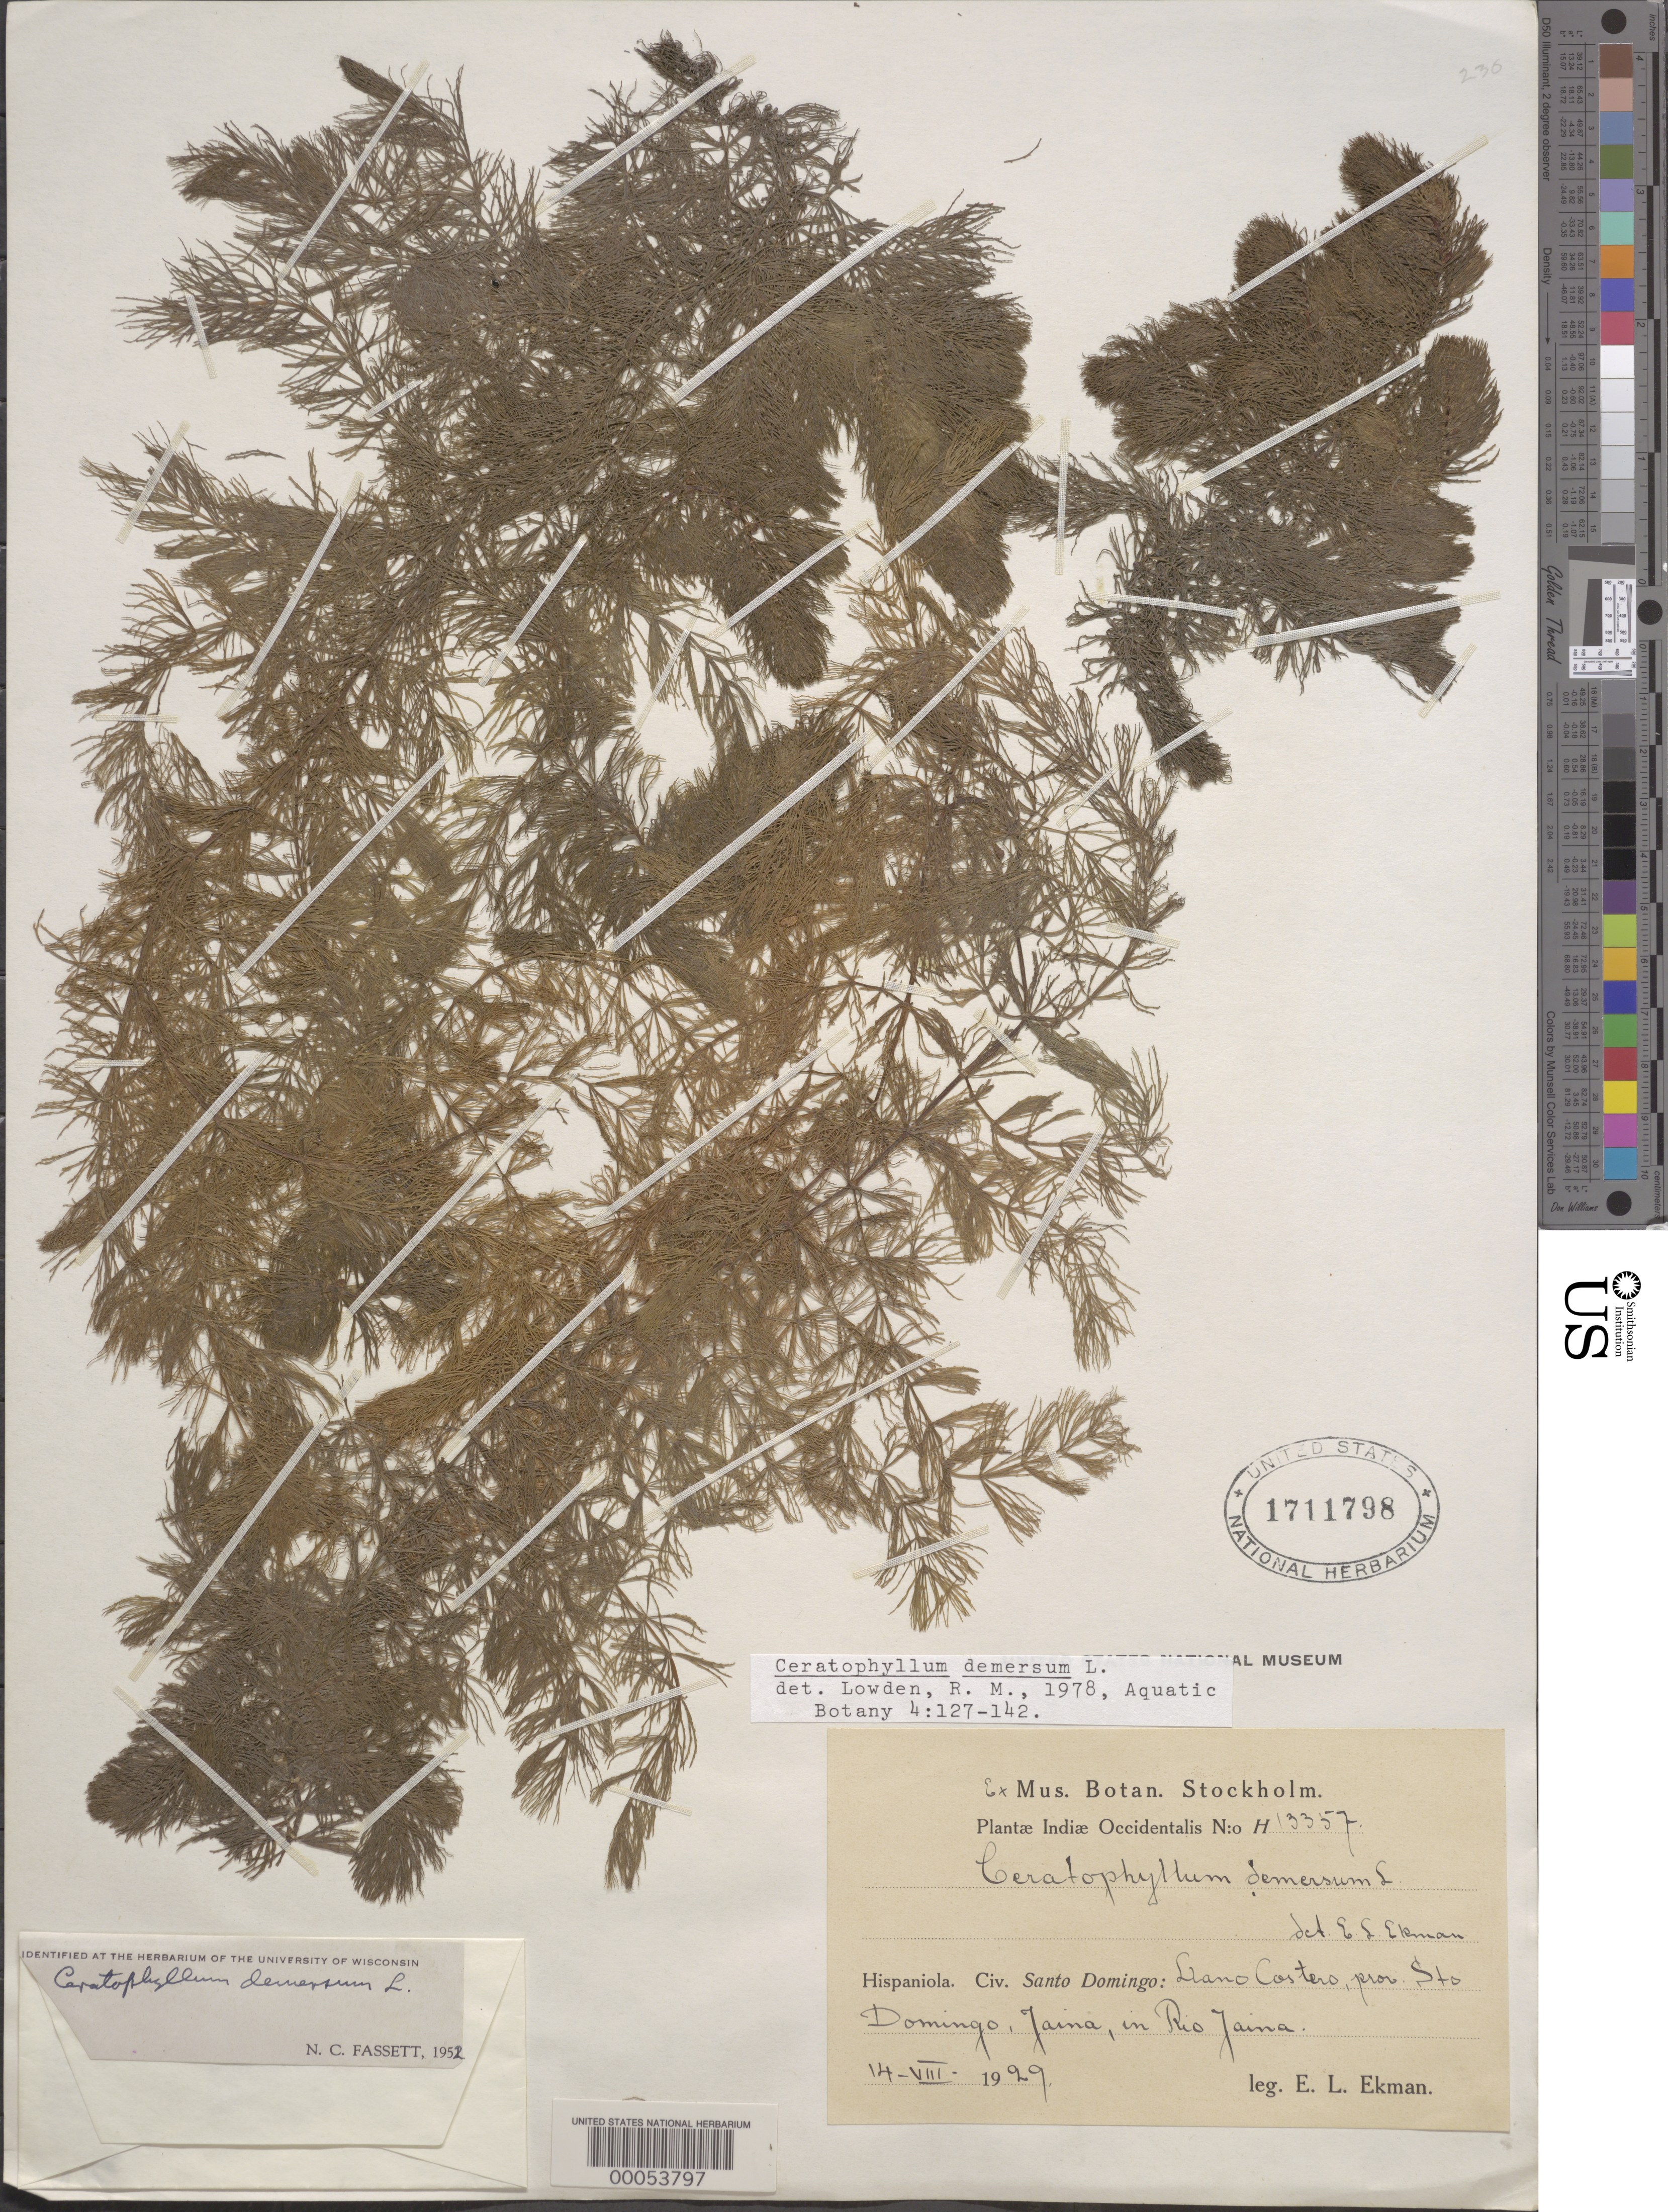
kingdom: Plantae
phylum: Tracheophyta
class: Magnoliopsida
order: Ceratophyllales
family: Ceratophyllaceae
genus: Ceratophyllum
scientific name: Ceratophyllum demersum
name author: L.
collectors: E. L. Ekman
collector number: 13357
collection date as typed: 14 Aug 1929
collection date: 1929-08-14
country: Cuba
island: Greater Antilles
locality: Domingo, Jaina, in Rio Jaina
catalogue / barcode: US 1711798